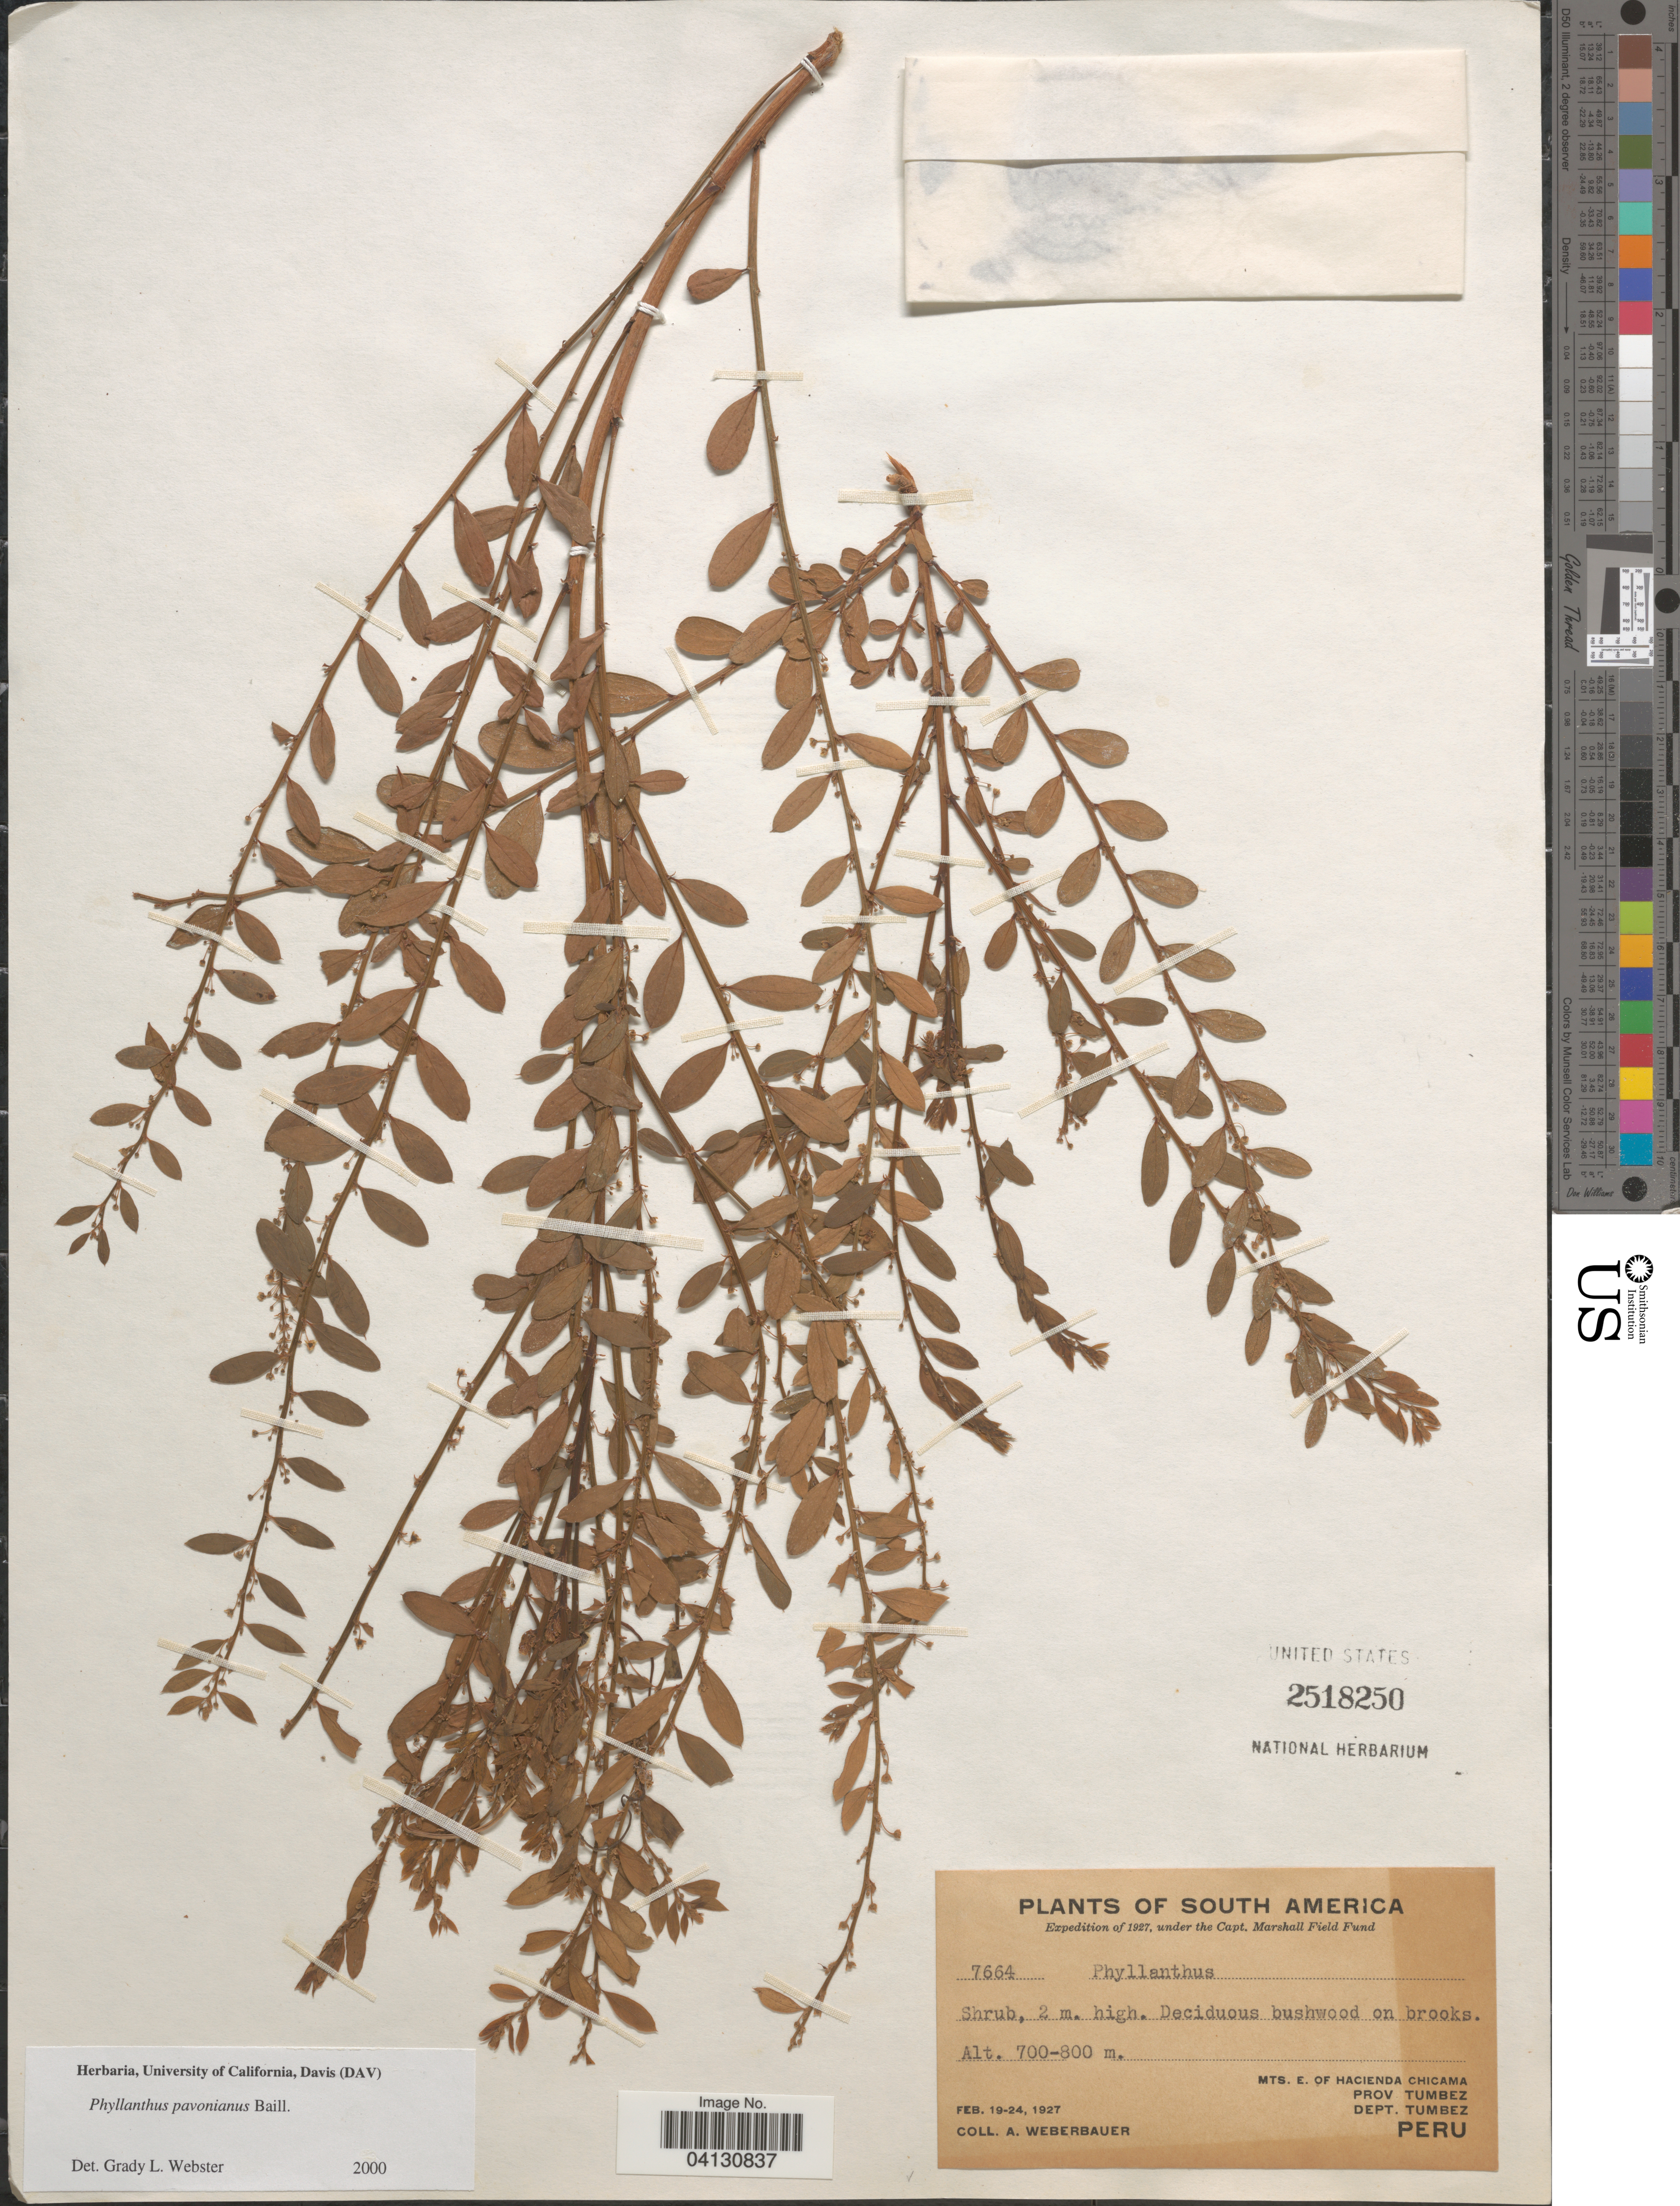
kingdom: Plantae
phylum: Tracheophyta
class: Magnoliopsida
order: Malpighiales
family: Phyllanthaceae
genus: Phyllanthus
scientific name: Phyllanthus pavonianus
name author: Baill.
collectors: A. Weberbauer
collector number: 7664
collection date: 1927-02-19/1927-02-24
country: Peru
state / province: Tumbes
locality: Expedition of 1927. Mts. E. of Hacienda Chicama. Dept. Tumbez.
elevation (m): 700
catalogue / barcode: US 2518250